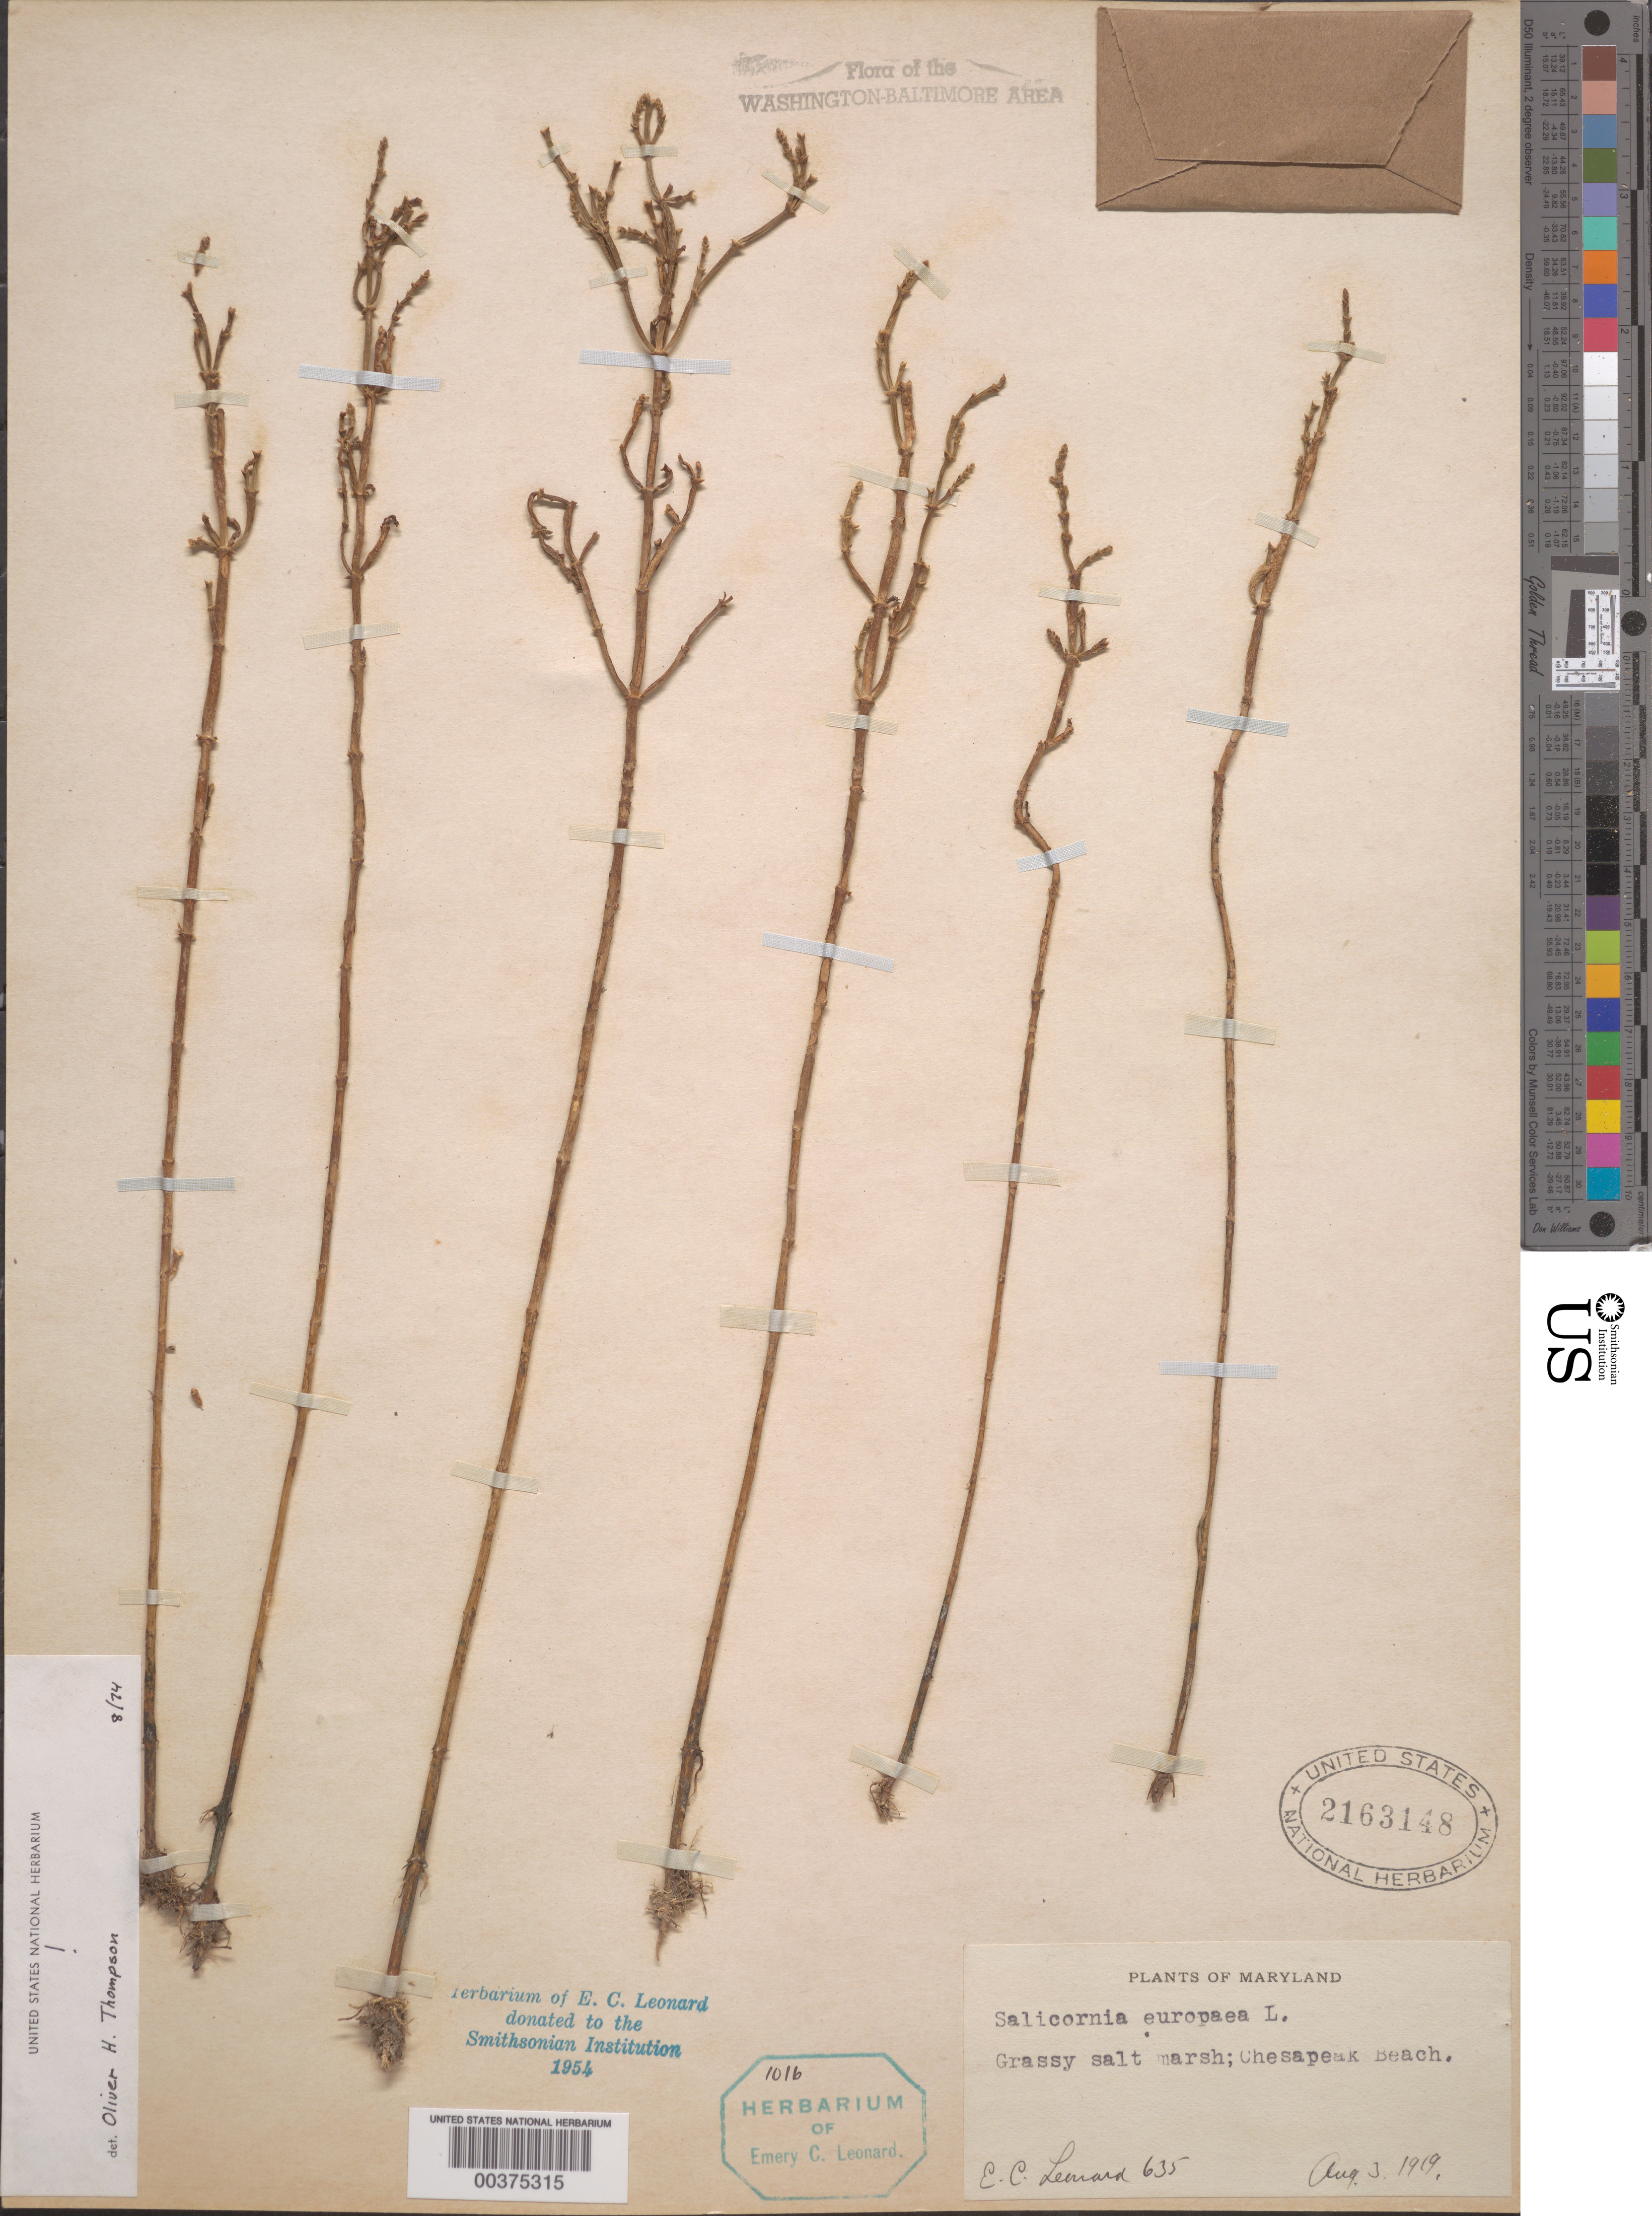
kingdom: Plantae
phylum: Tracheophyta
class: Magnoliopsida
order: Caryophyllales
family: Amaranthaceae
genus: Salicornia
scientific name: Salicornia virginica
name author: L.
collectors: E. C. Leonard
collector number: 635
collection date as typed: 03 Aug 1919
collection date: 1919-08-03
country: United States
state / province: Maryland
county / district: Calvert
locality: Chesapeake Beach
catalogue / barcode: US 2163148